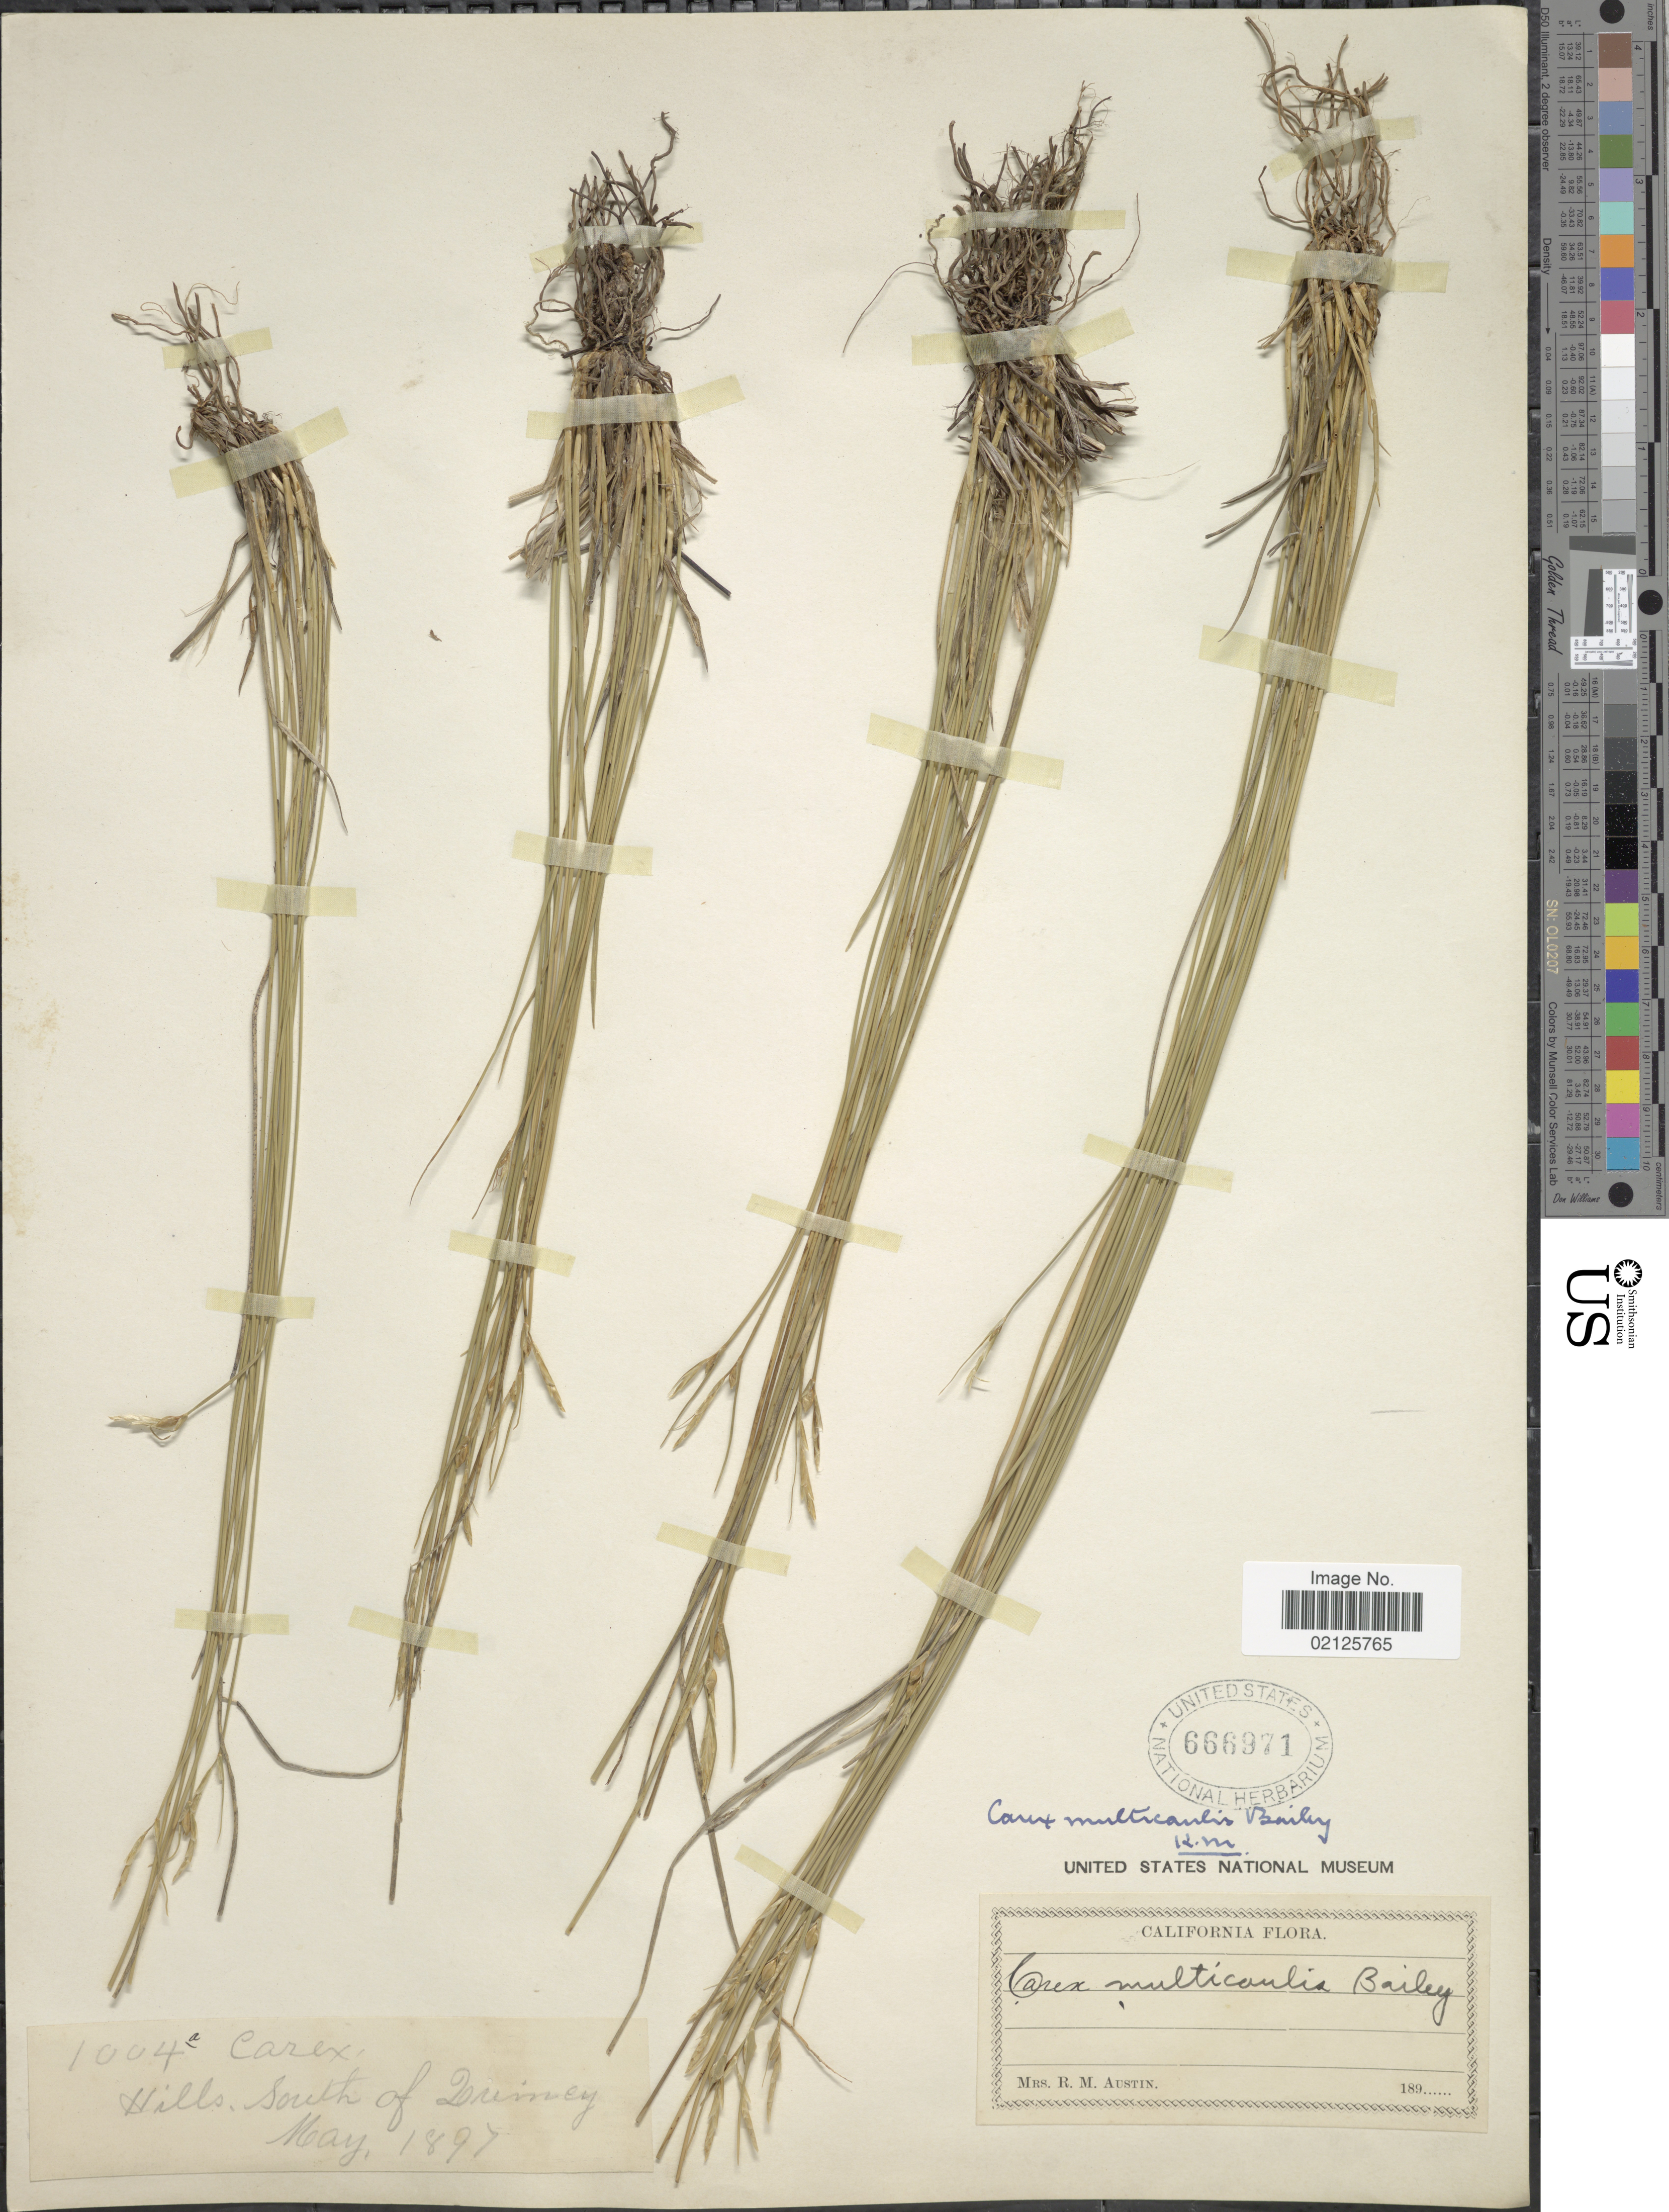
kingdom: Plantae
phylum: Tracheophyta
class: Liliopsida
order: Poales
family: Cyperaceae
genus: Carex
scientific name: Carex multicaulis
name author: L.H. Bailey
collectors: R. Austin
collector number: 1004a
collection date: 1897-05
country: United States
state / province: California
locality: Hills, south of Quincy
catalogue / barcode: US 666971